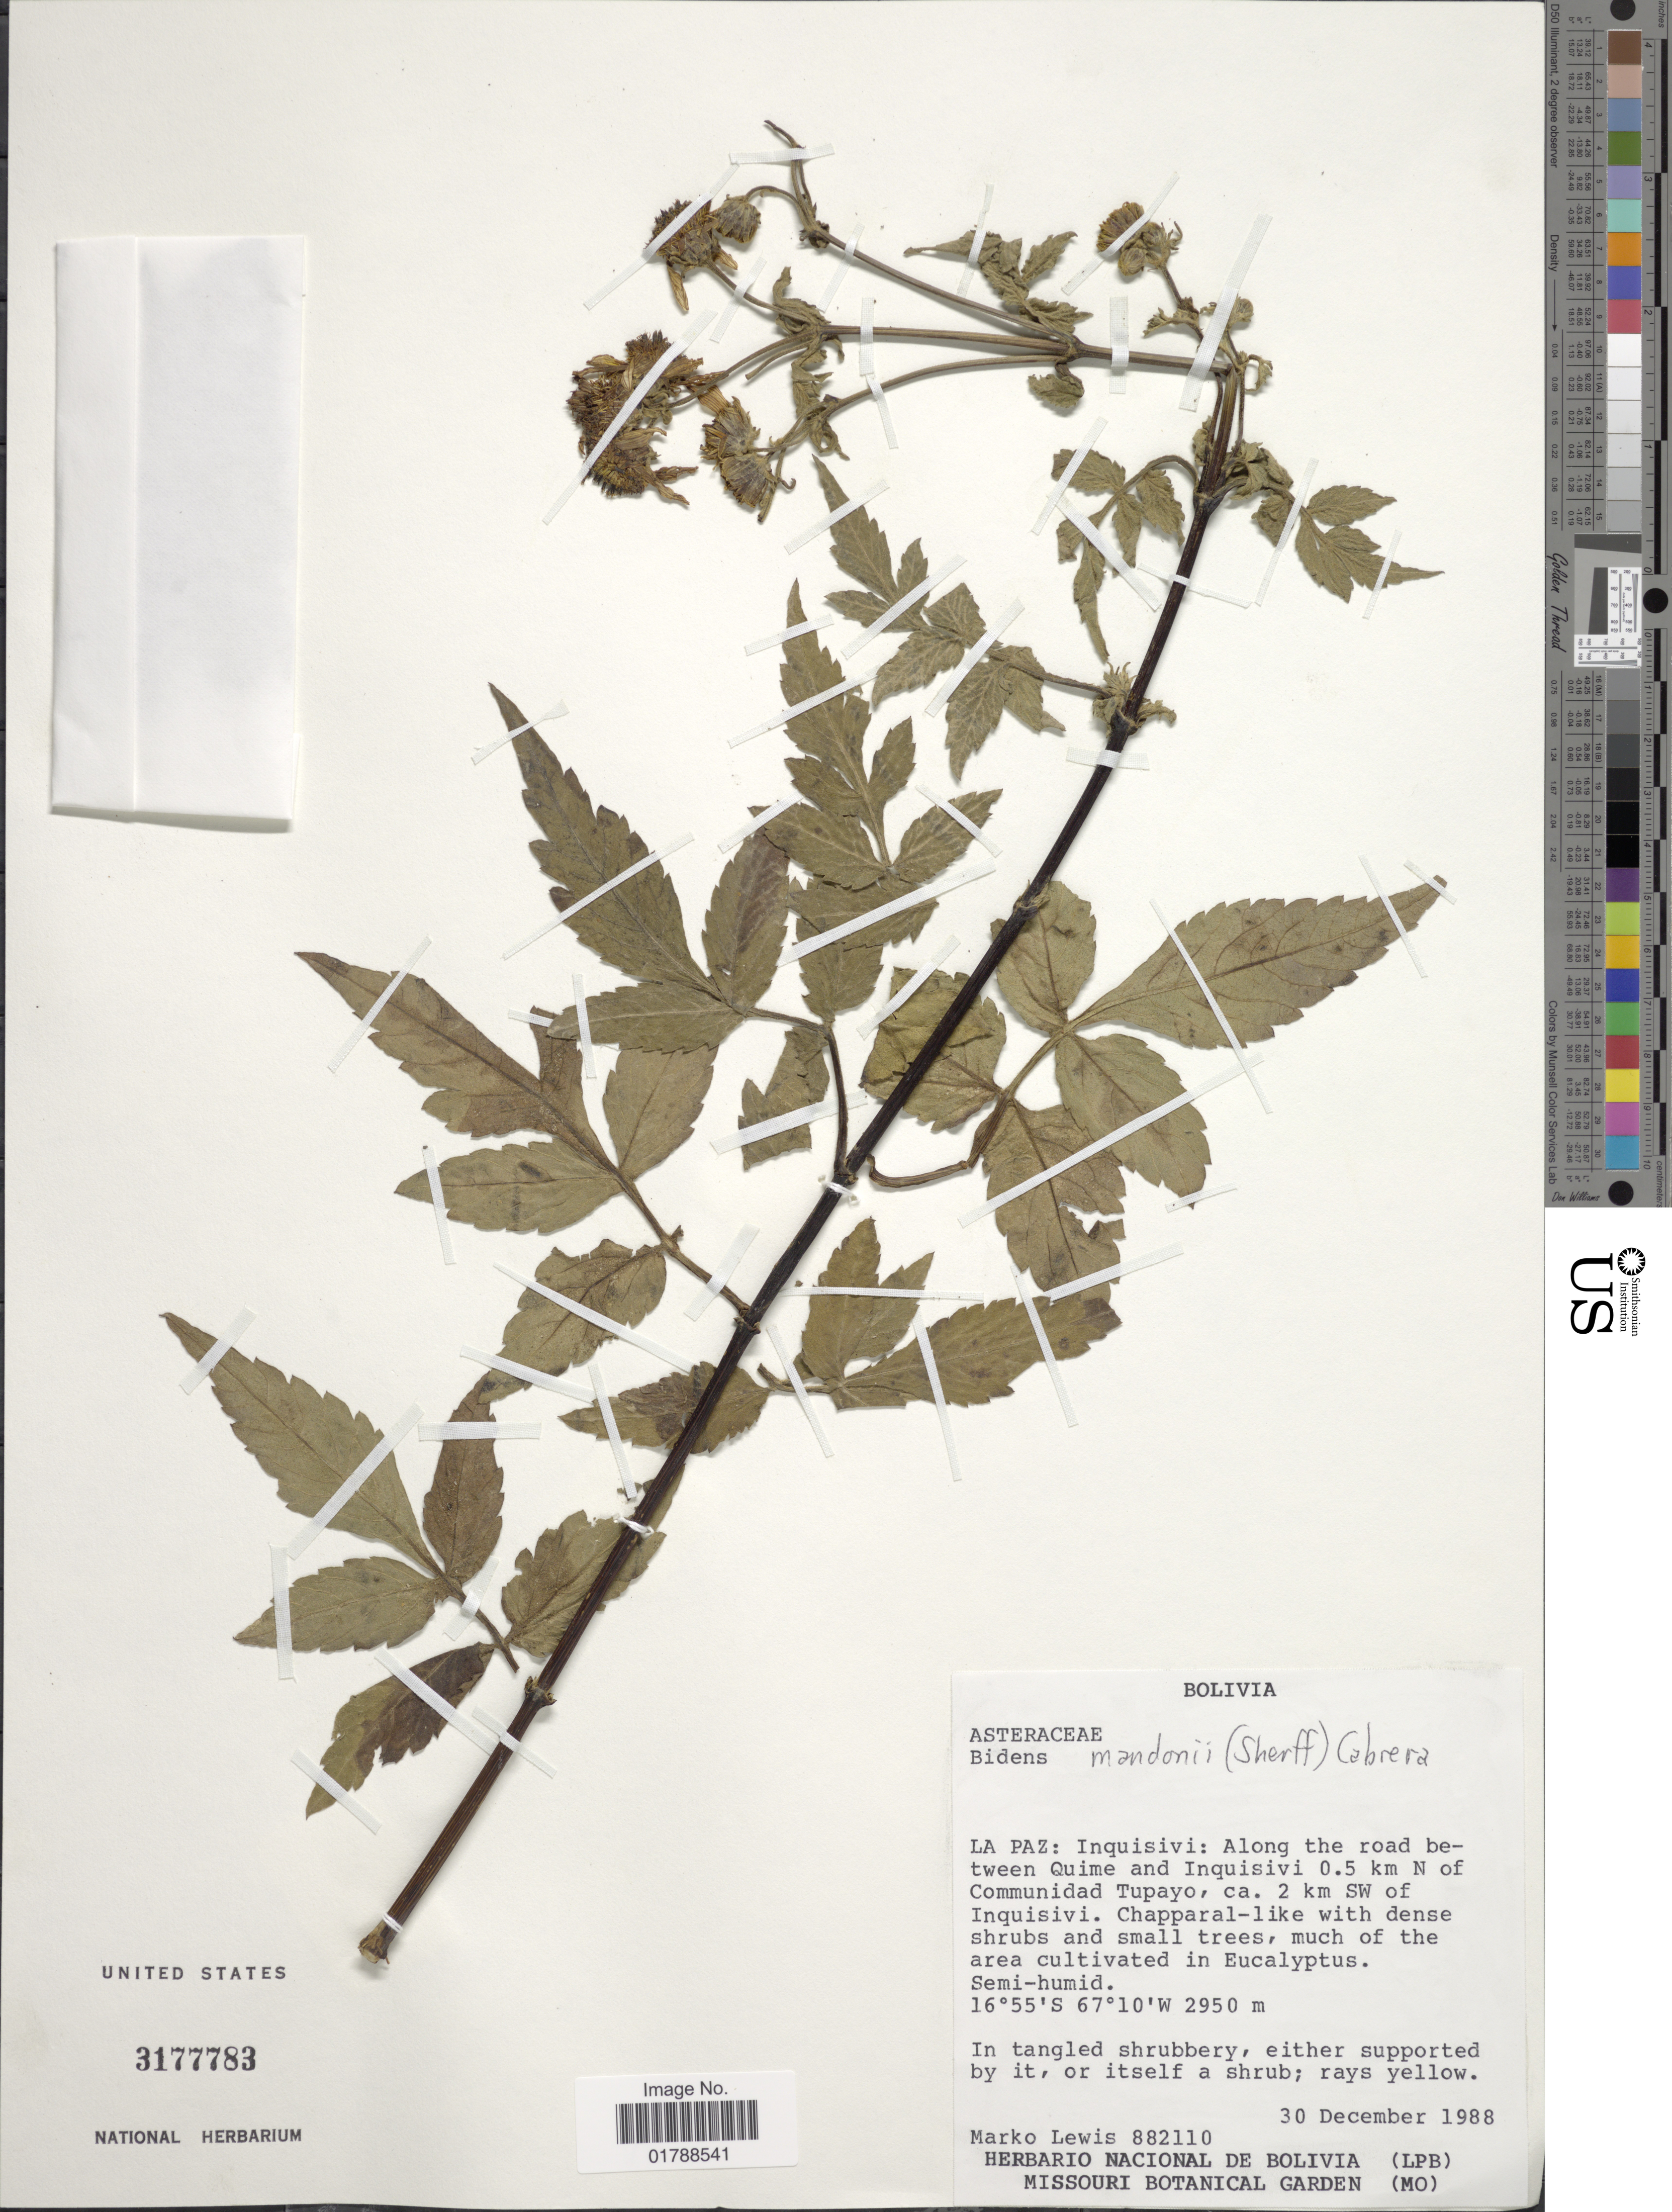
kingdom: Plantae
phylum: Tracheophyta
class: Magnoliopsida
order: Asterales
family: Asteraceae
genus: Bidens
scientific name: Bidens mandonii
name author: (Sherff) Cabrera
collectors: M. A. Lewis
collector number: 882110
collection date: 1988-12-30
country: Bolivia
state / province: La Paz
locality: Inquisivi: Along the road between Quime and Inquisivi 0.5 km N of Communidad tupayo, ca. 2 km SW of Inquisivi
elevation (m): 2950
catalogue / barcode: US 3177783